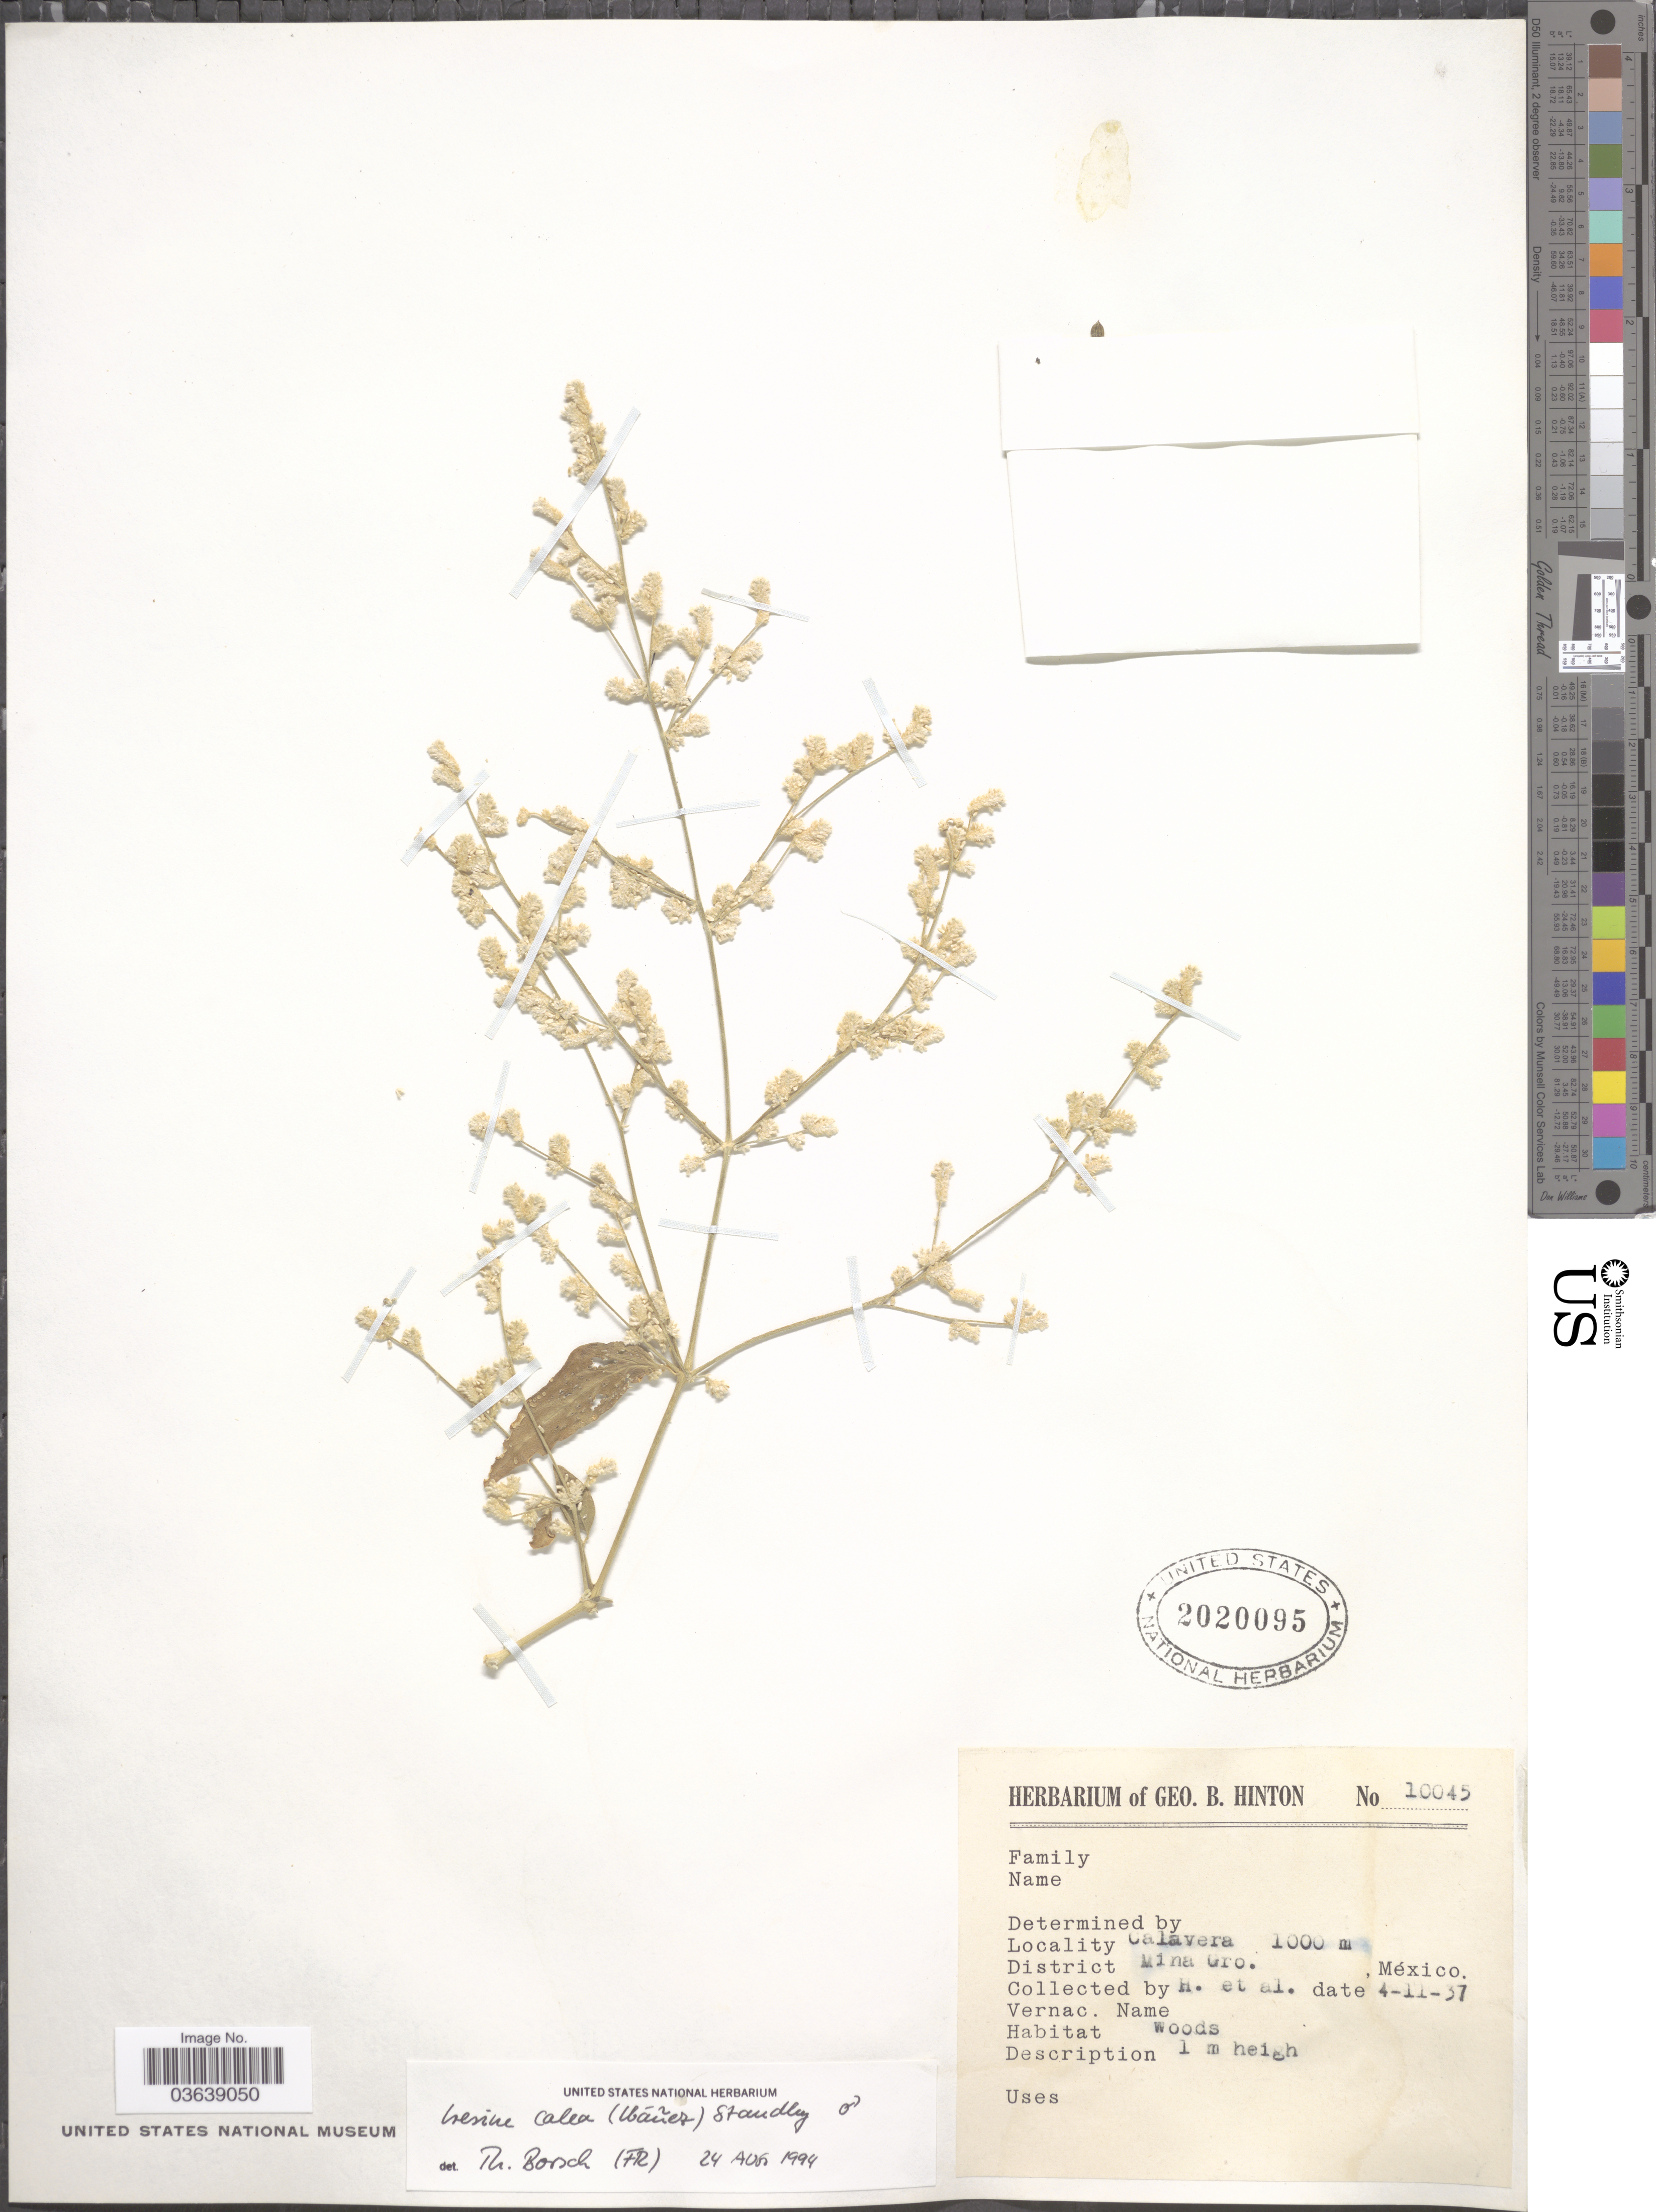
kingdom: Plantae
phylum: Tracheophyta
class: Magnoliopsida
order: Caryophyllales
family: Amaranthaceae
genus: Iresine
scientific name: Iresine interrupta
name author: Benth.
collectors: G. B. Hinton & et al.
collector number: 10045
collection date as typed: Transcribed d/m/y: 4/11/37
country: Mexico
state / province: Guerrero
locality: Calavera. District Mina.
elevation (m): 1000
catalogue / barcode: US 2020095